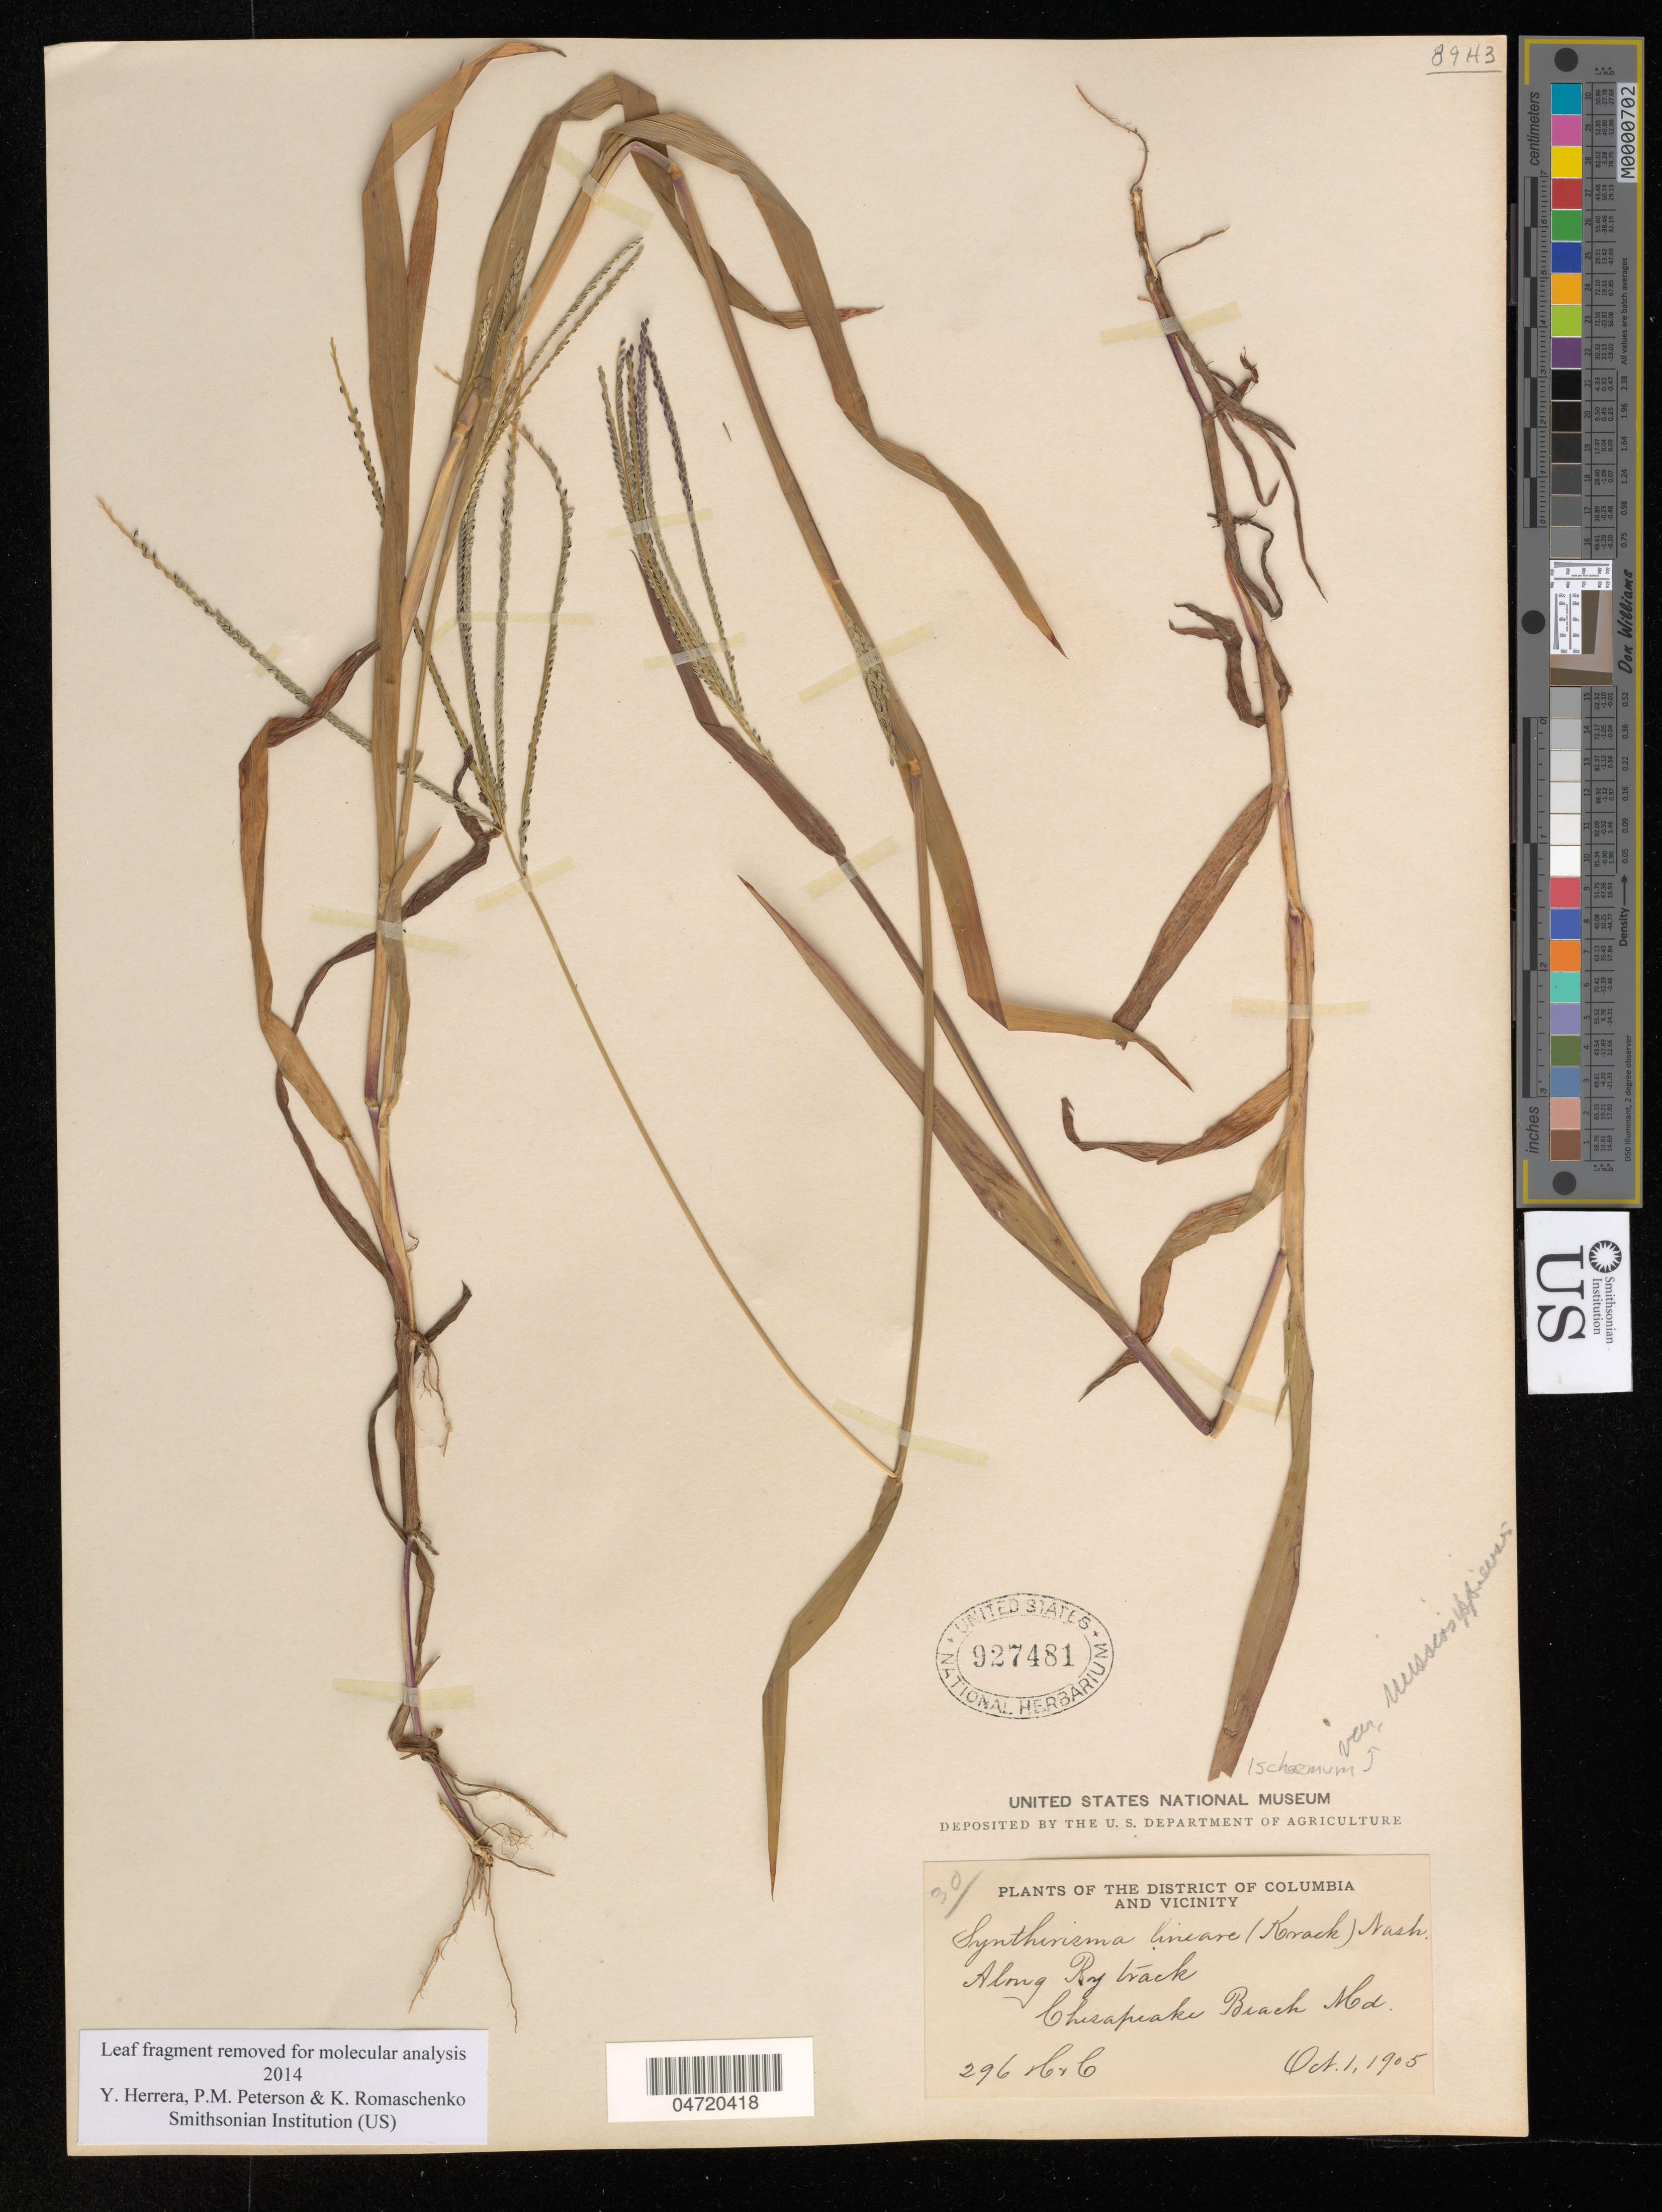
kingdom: Plantae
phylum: Tracheophyta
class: Liliopsida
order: Poales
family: Poaceae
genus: Syntherisma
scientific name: Syntherisma lineare var. mississippiense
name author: (Gatt. ex Vasey) Nash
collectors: A. S. Hitchcock & A. Chase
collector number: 296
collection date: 1905-10-01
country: United States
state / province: District of Columbia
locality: The District of Columbia and Vicinity. Along Ry track. Chesapeake Beach Md.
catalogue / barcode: US 927481